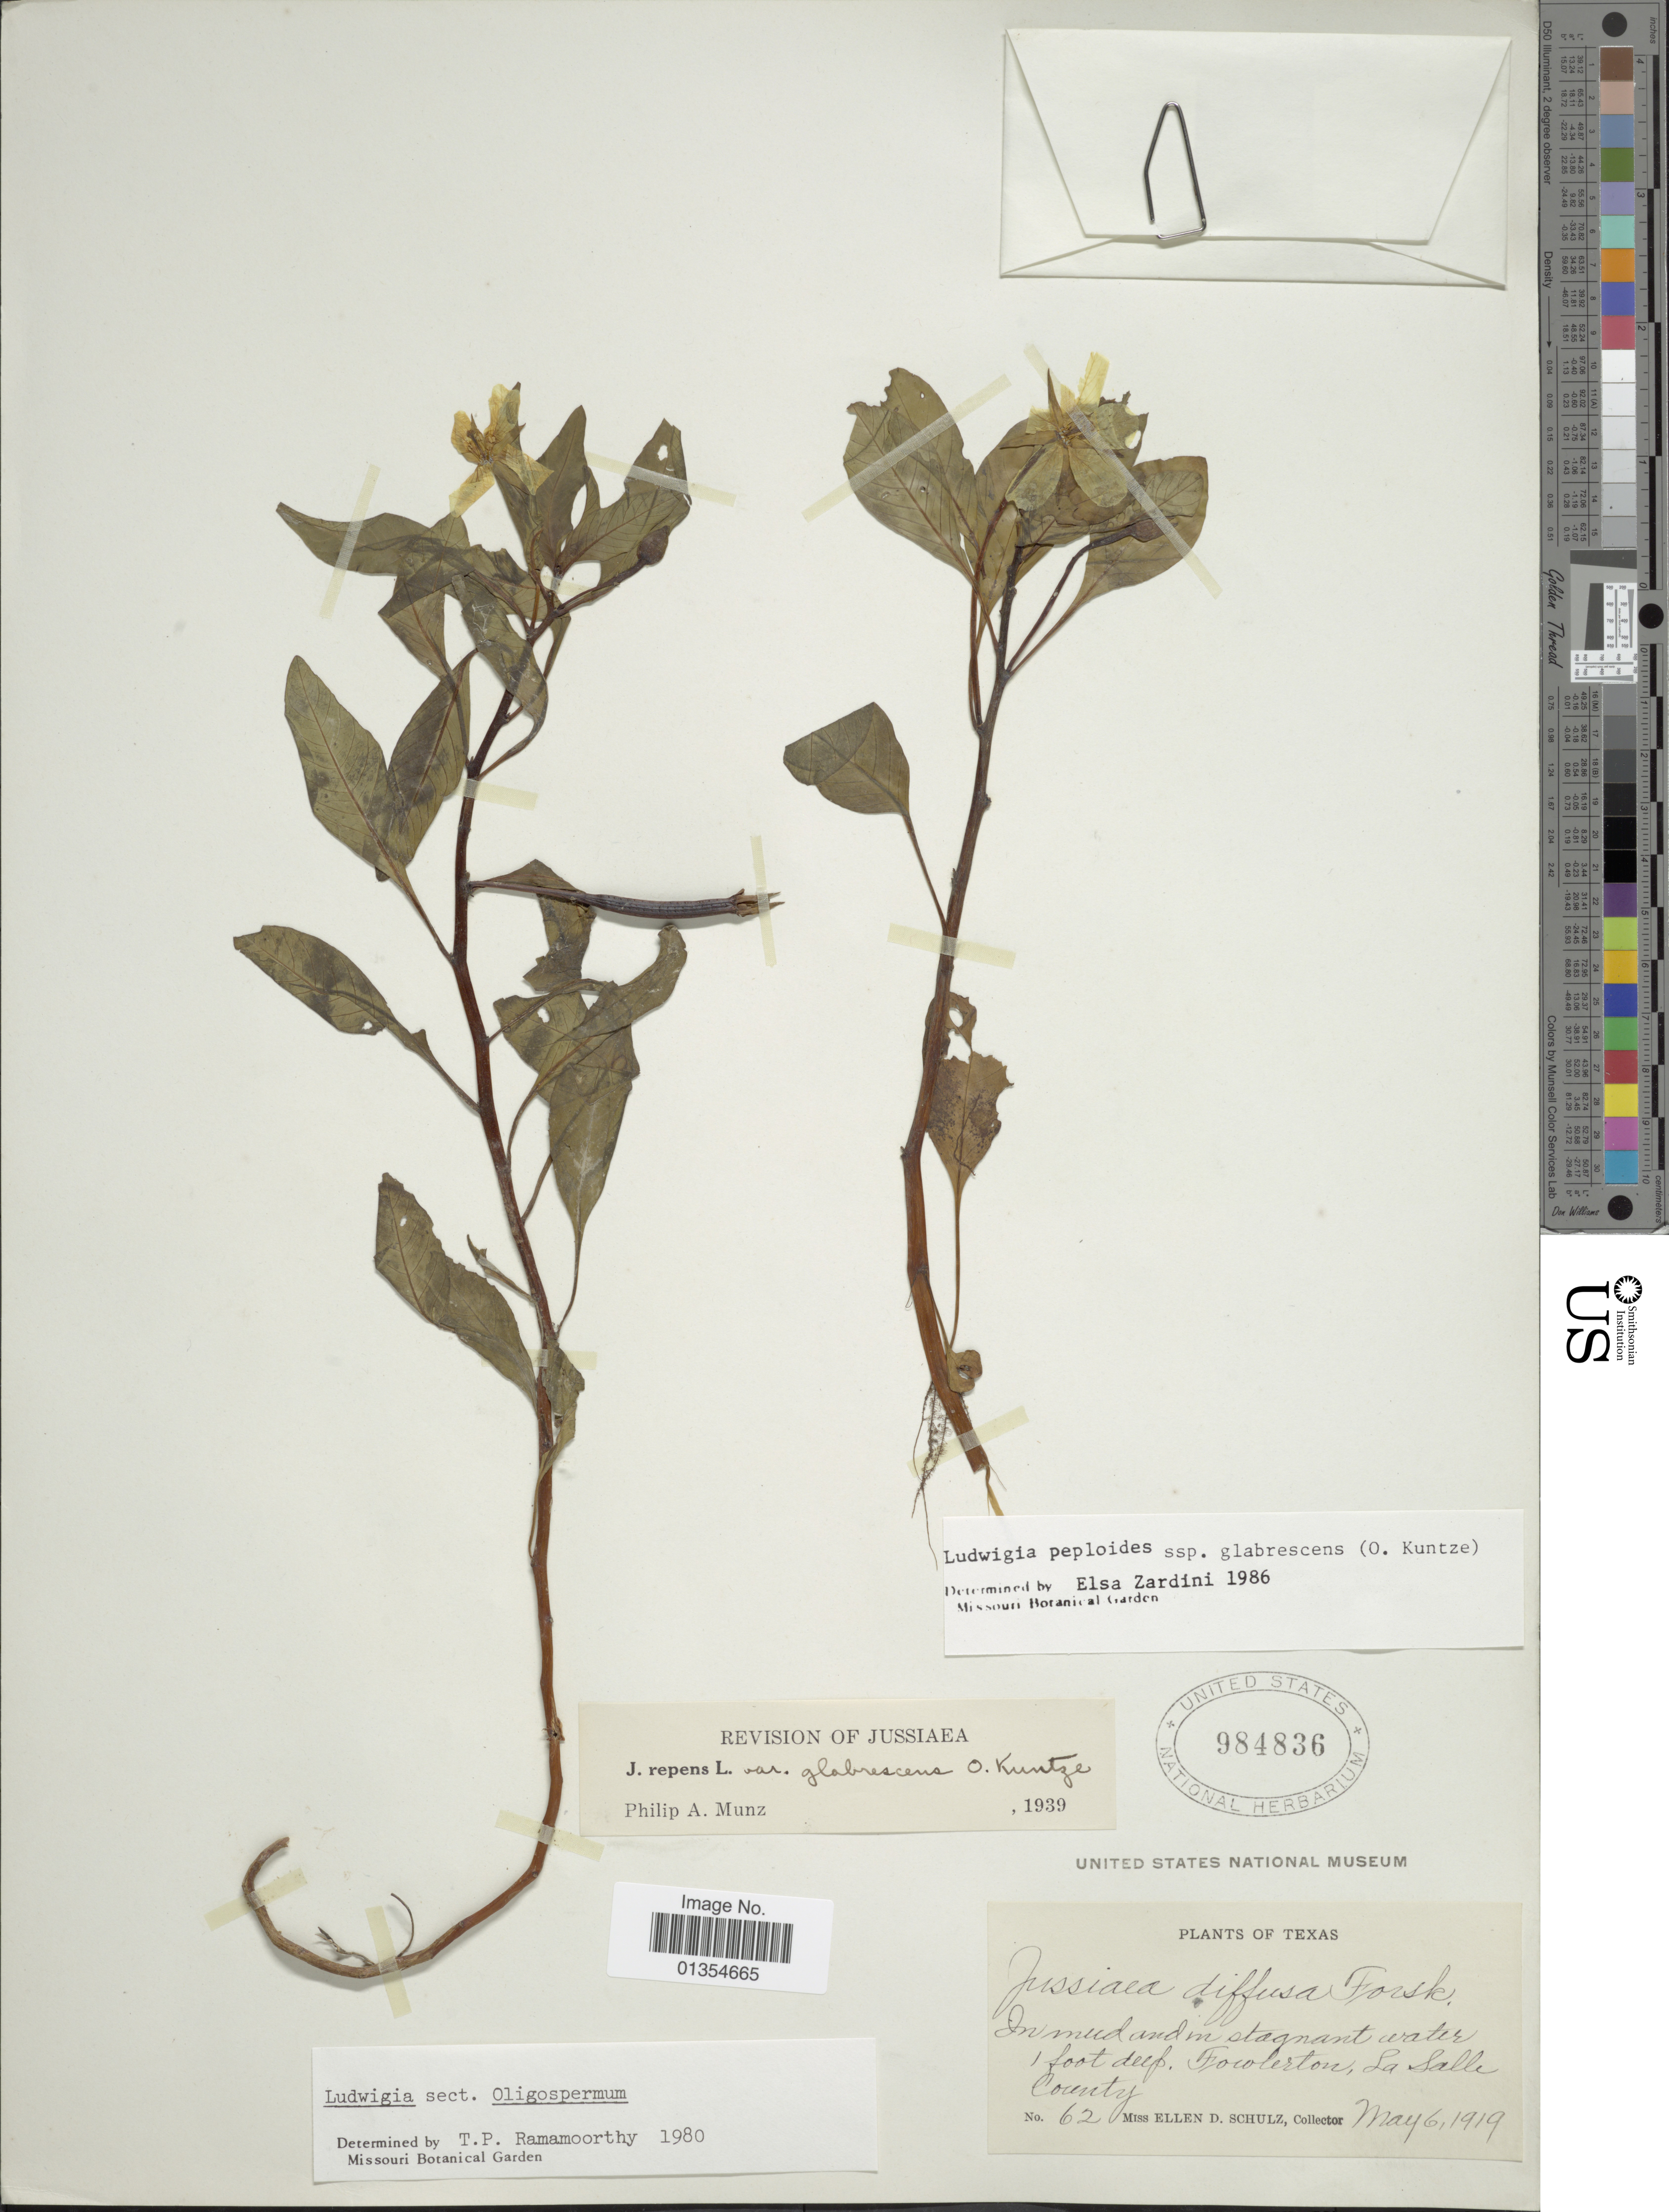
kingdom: Plantae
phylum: Tracheophyta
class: Magnoliopsida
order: Myrtales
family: Onagraceae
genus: Ludwigia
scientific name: Ludwigia peploides subsp. glabrescens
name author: (Kuntze) P.H. Raven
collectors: E. D. Schulz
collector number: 62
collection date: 1919-05-06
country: United States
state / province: Texas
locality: Focolerton, La Salle County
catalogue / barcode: US 984836